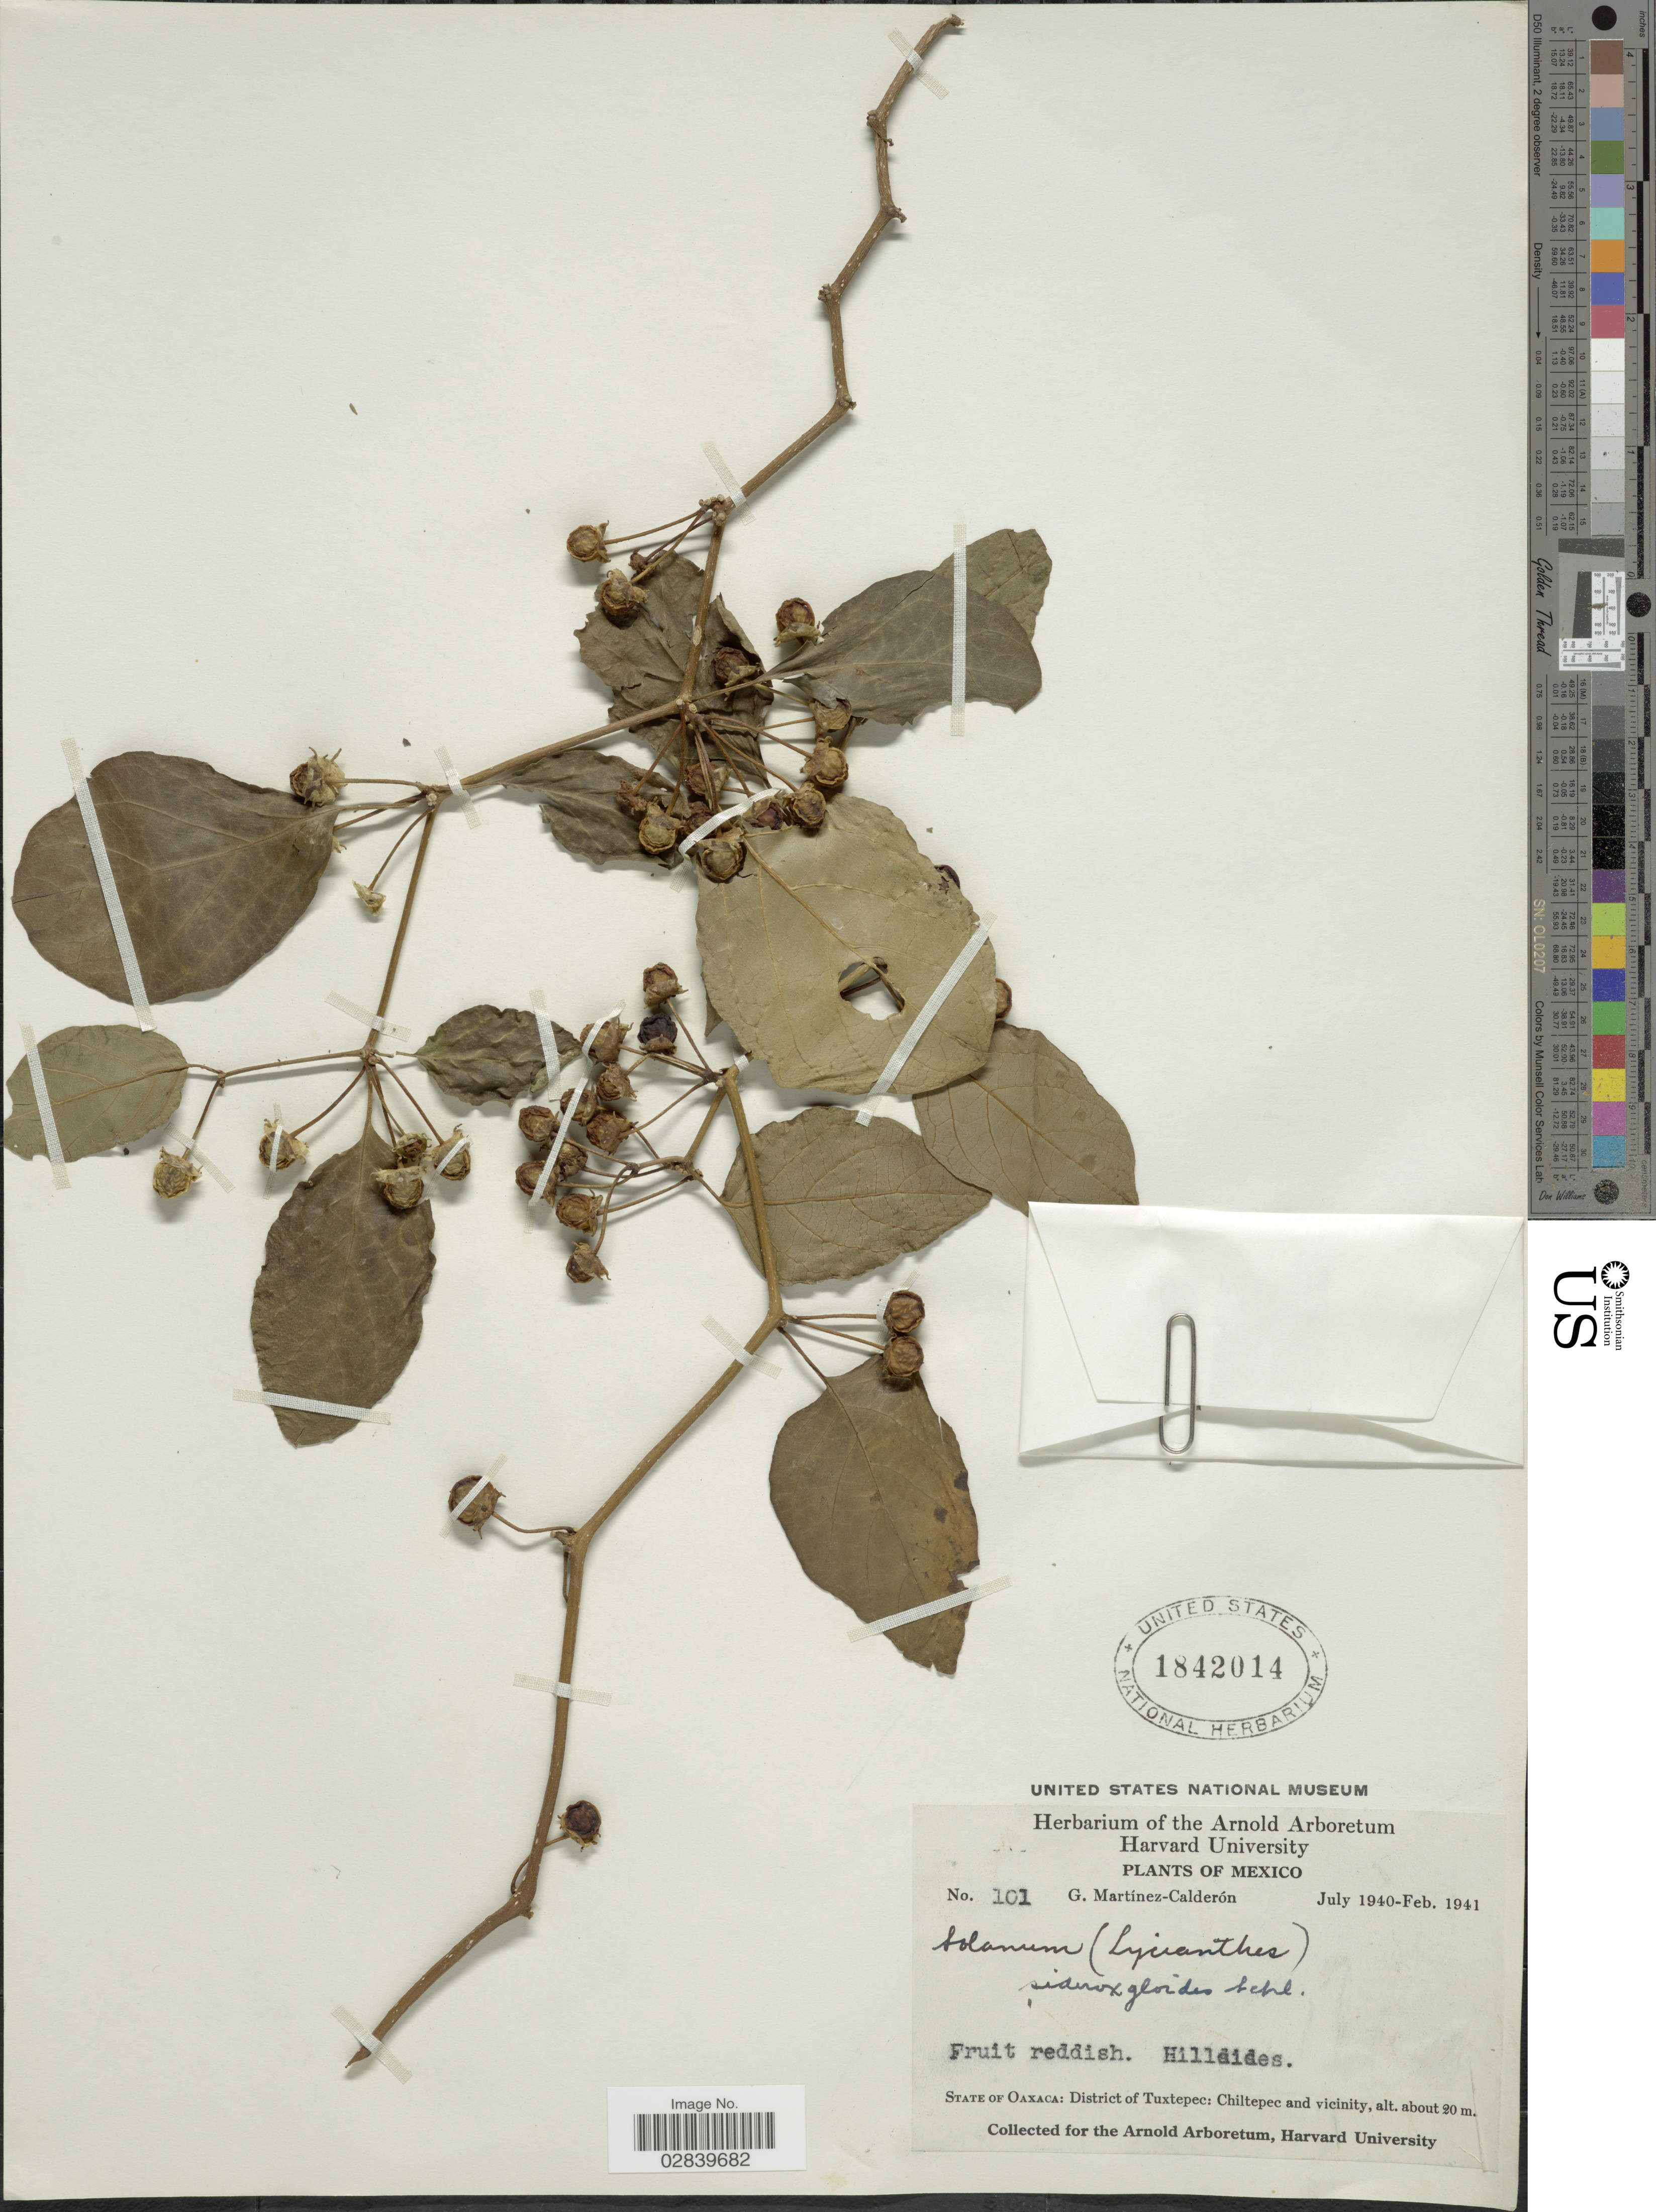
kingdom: Plantae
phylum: Tracheophyta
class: Magnoliopsida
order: Solanales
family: Solanaceae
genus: Lycianthes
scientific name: Lycianthes sideroxyloides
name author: (Schltdl.) Bitter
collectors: G. Martínez Calderón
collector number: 101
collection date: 1940-07/1941-02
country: Mexico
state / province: Oaxaca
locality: District of Tuxtepec: Chiltepec and vicinity.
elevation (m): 20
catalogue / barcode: US 1842014